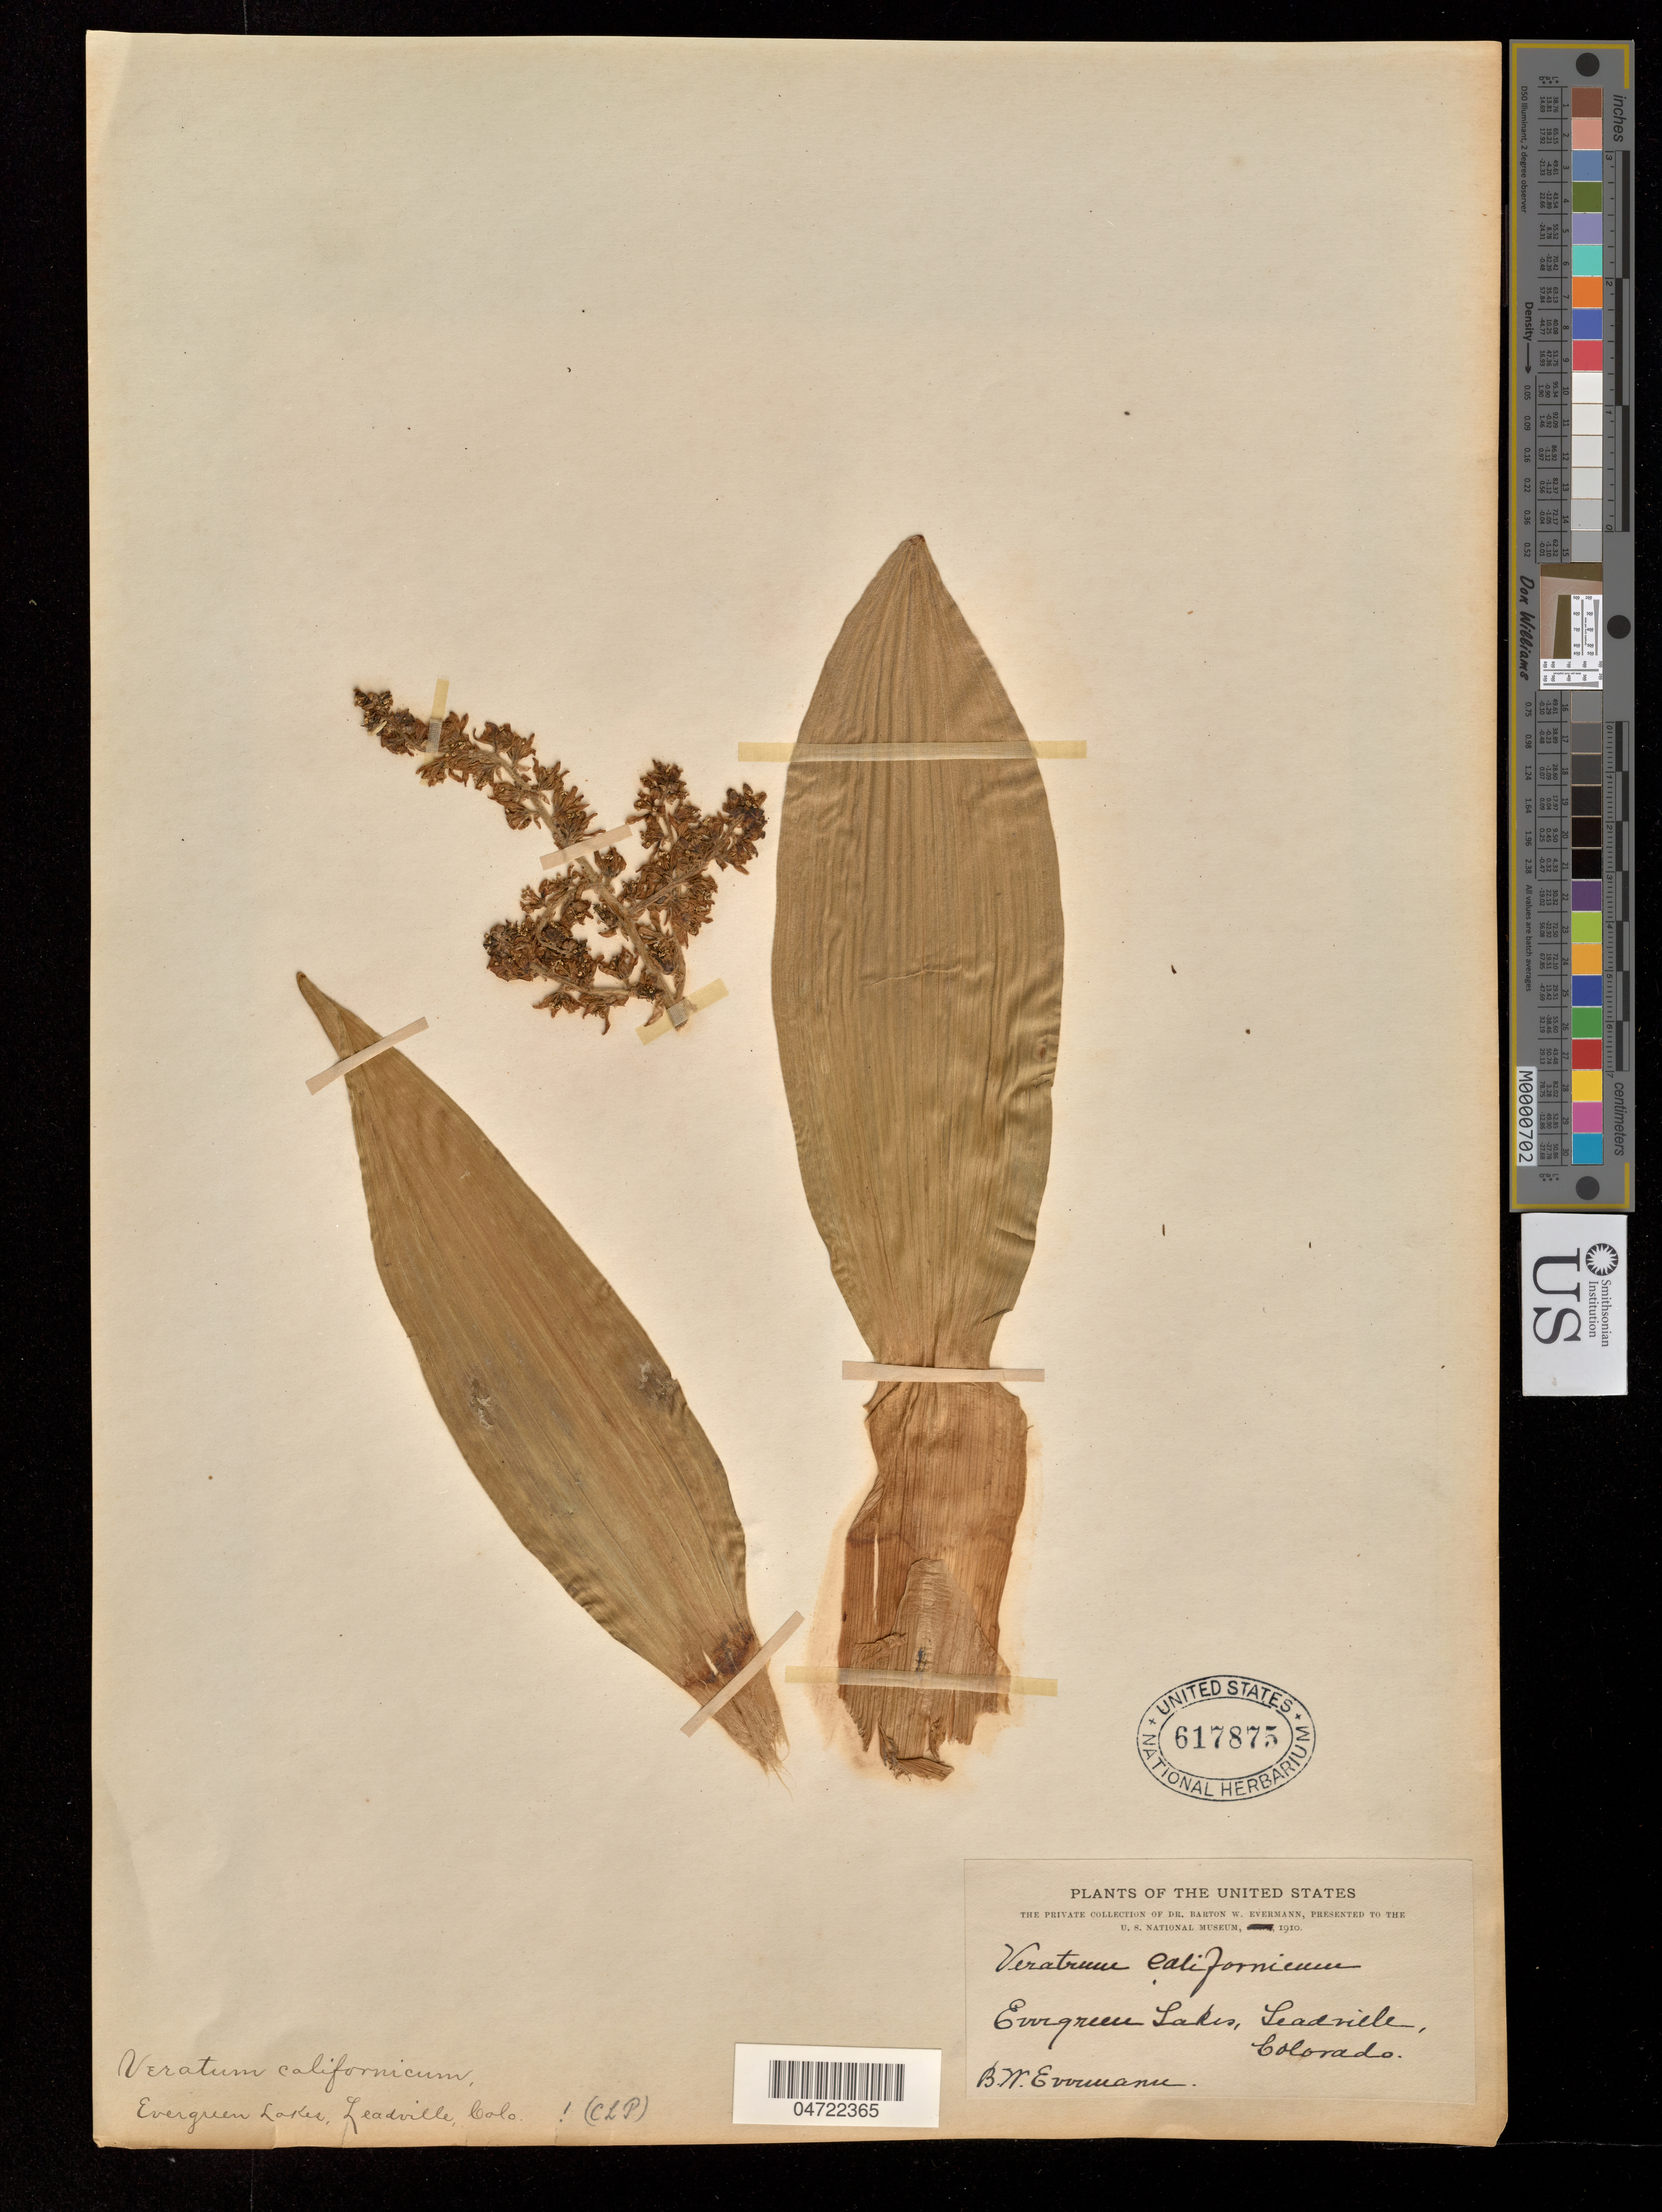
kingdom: Plantae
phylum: Tracheophyta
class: Liliopsida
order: Liliales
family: Melanthiaceae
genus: Veratrum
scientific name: Veratrum californicum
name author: Durand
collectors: B. W. Evermann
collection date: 1910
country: United States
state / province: Colorado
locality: Leadville.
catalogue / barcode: US 617875